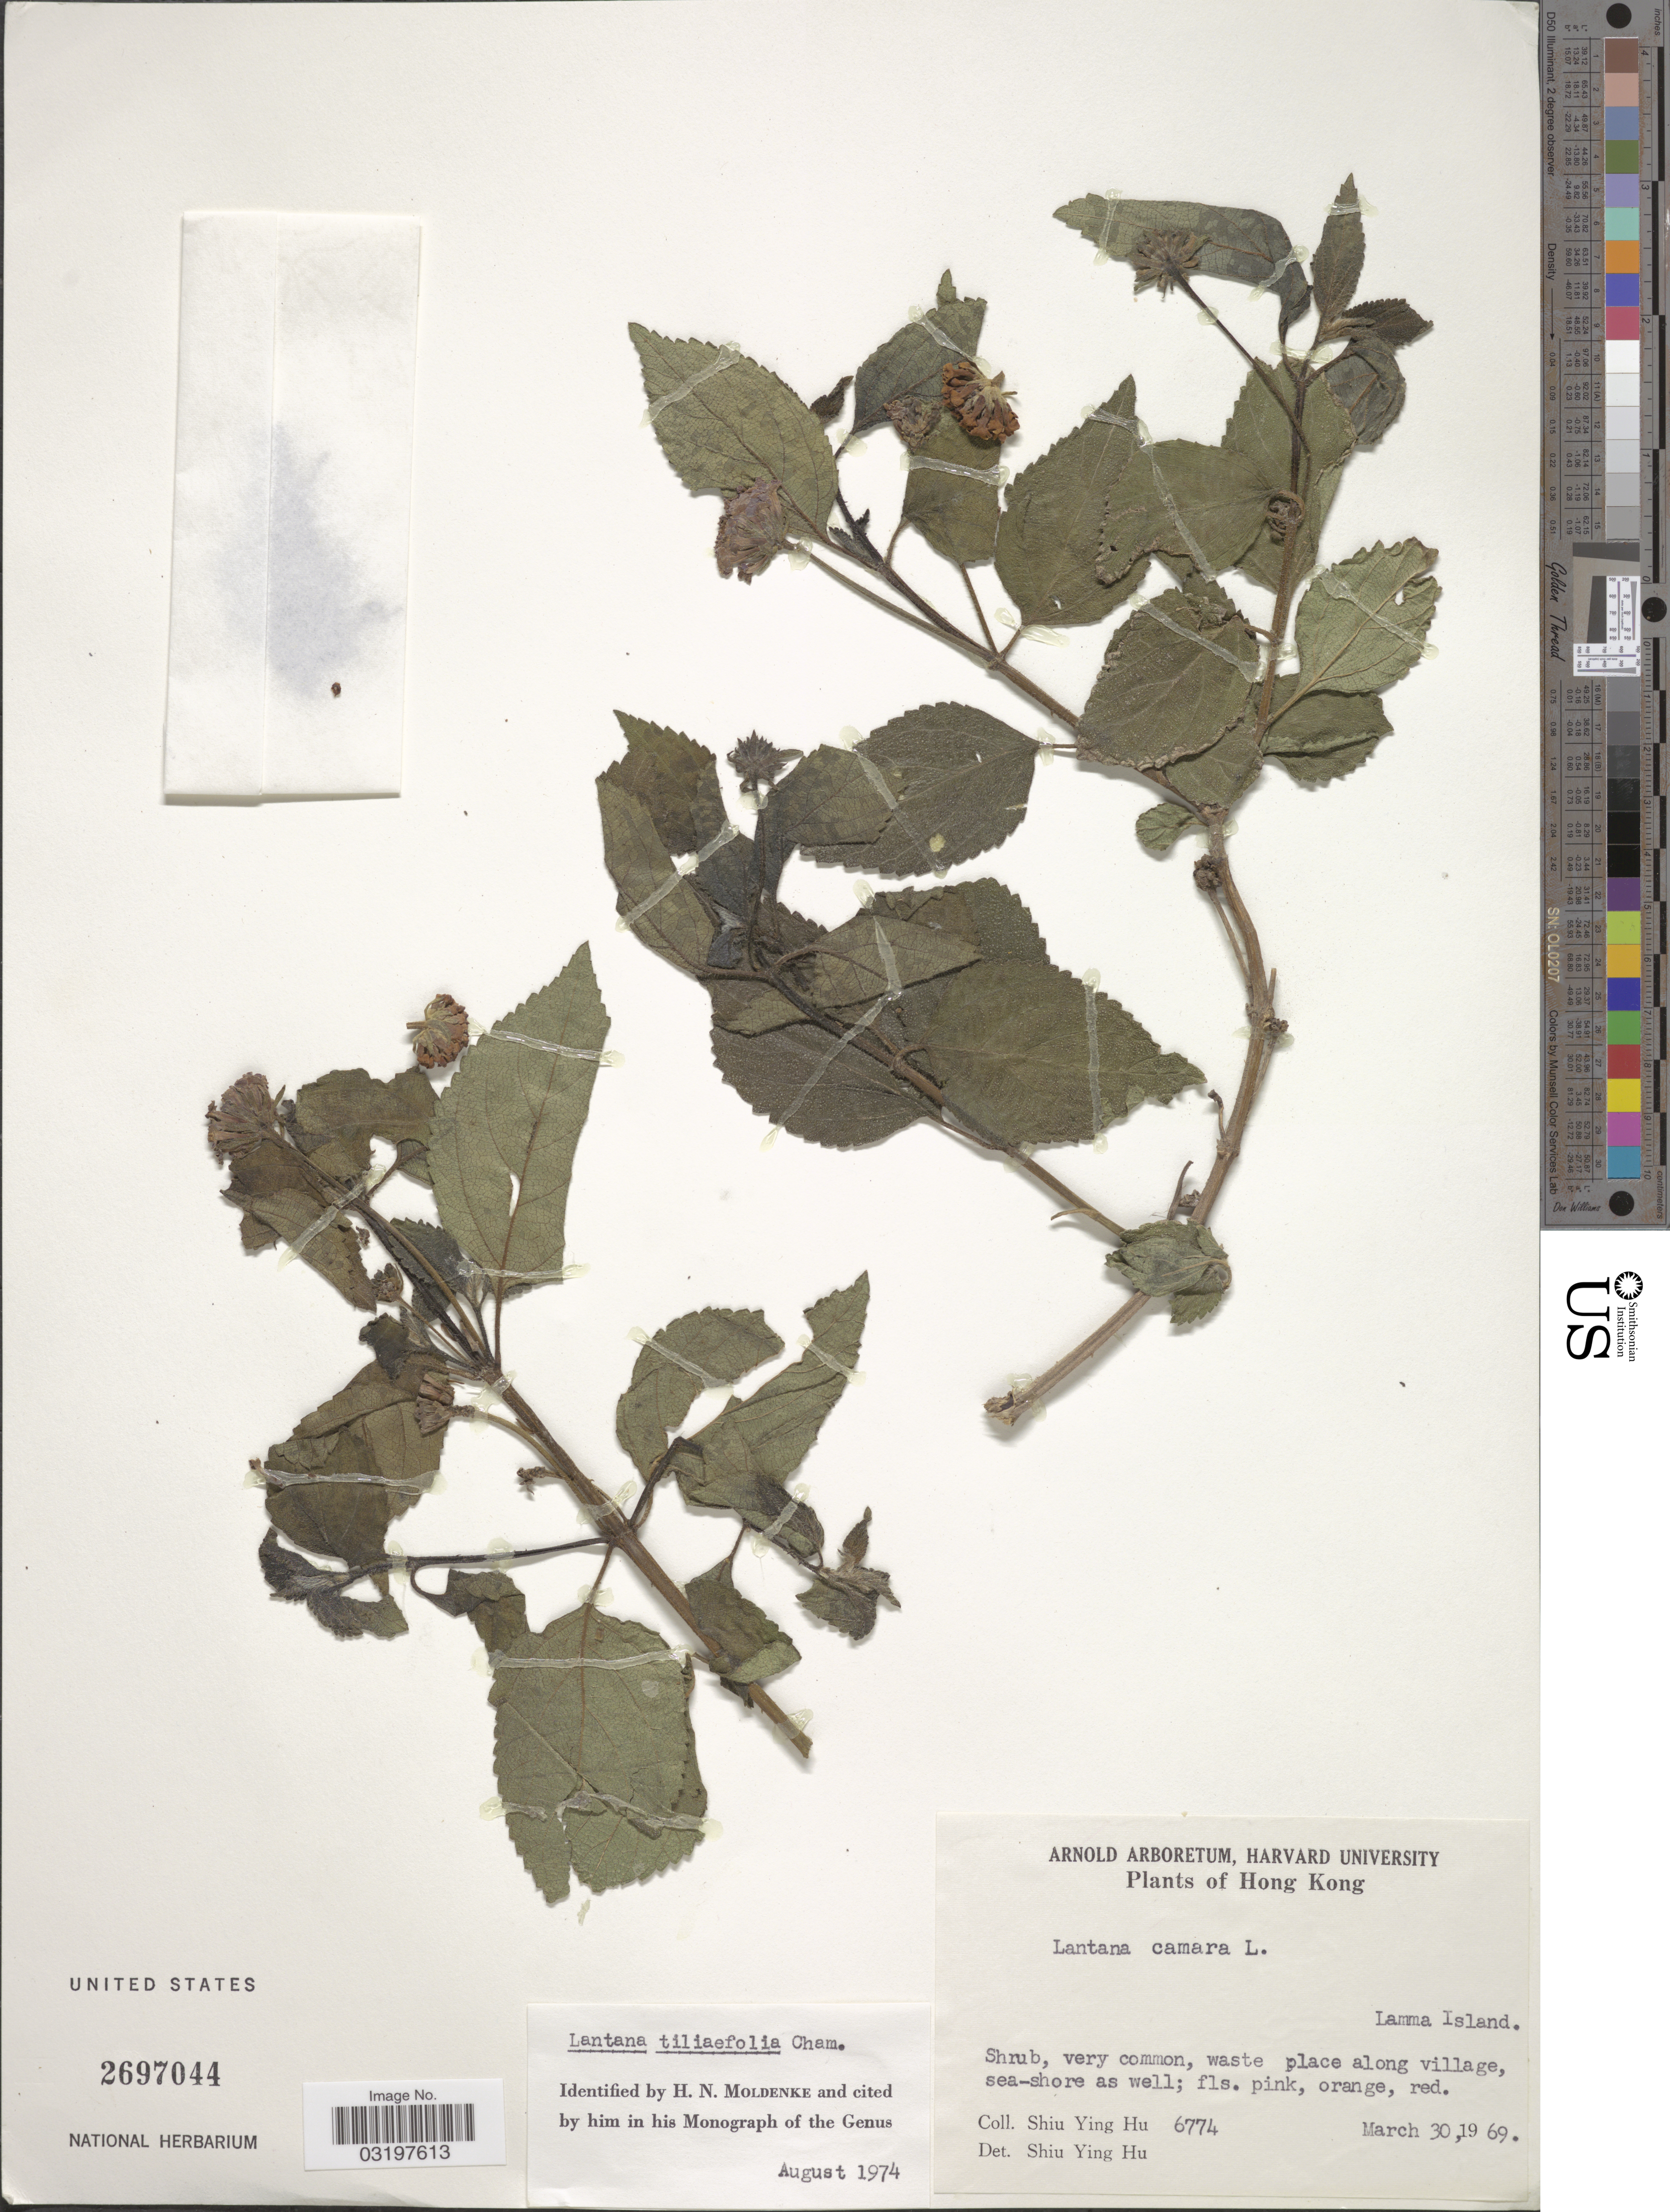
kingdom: Plantae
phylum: Tracheophyta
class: Magnoliopsida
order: Lamiales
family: Verbenaceae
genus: Lantana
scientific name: Lantana tiliifolia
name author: Cham.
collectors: S. Y. Hu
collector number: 6774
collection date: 1969-03-30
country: China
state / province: Hong Kong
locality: Lamma Island.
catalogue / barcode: US 2697044